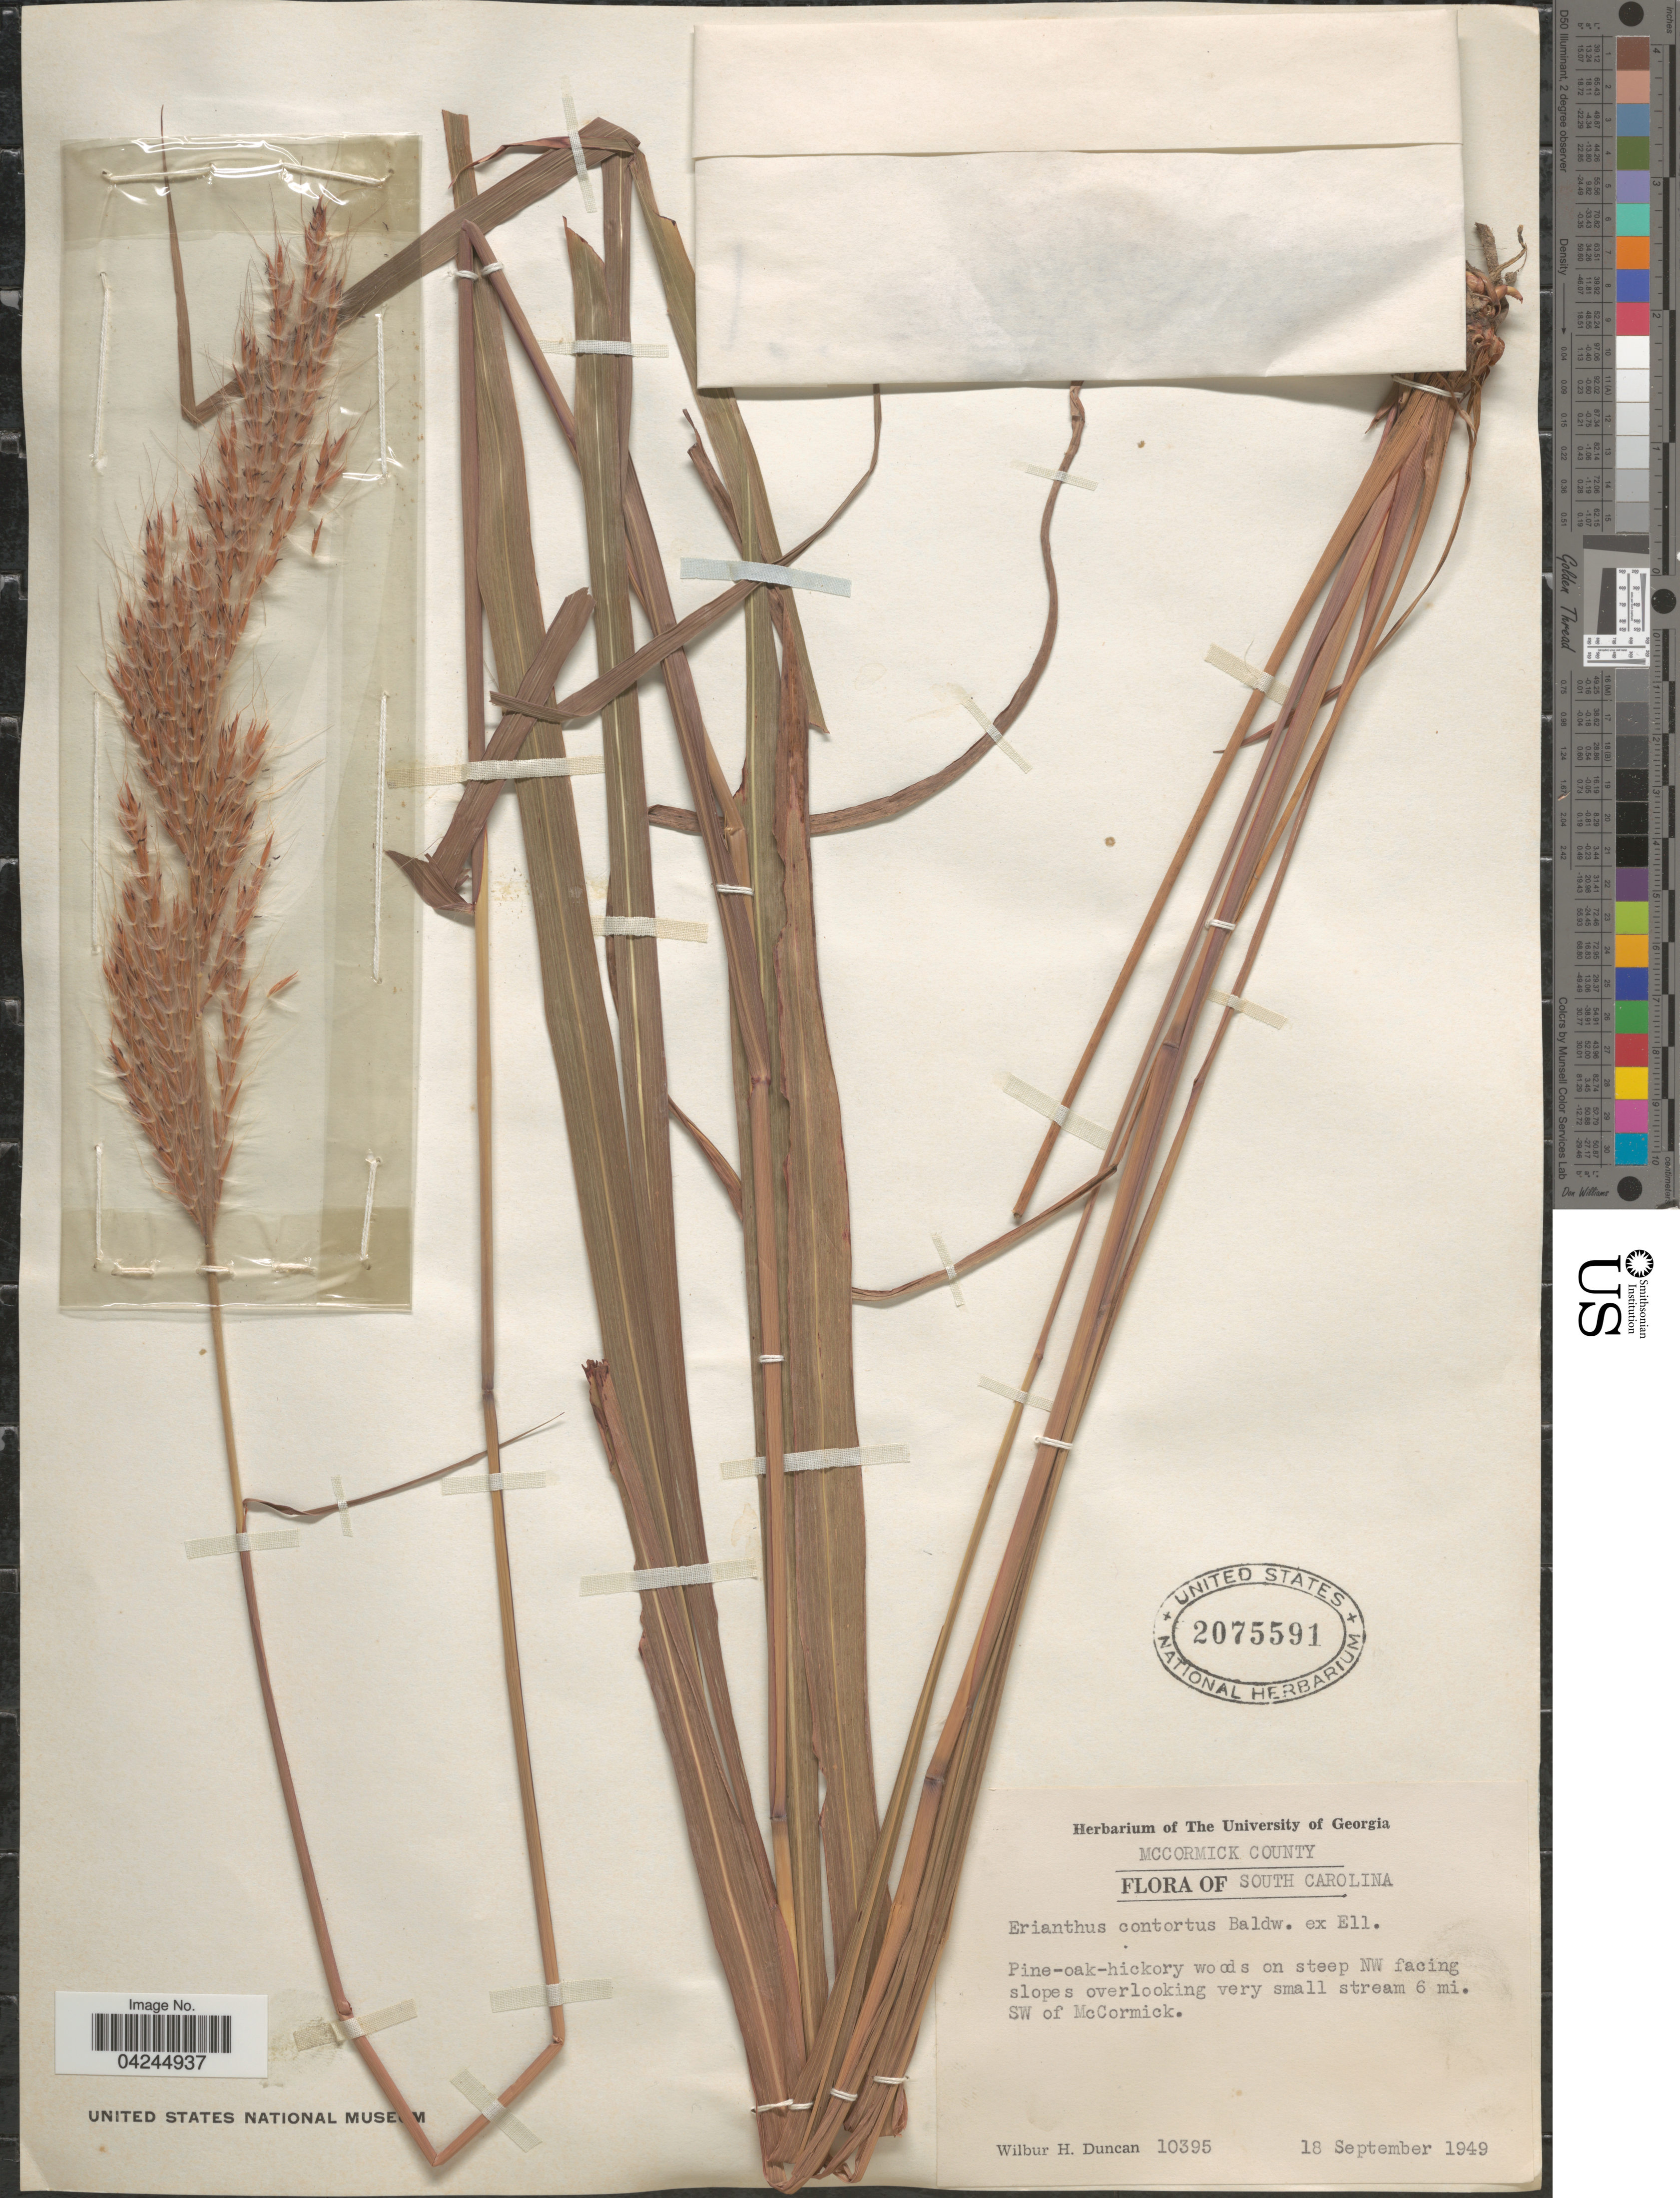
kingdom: Plantae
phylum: Tracheophyta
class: Liliopsida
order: Poales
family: Poaceae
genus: Erianthus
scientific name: Erianthus brevibarbis var. contortus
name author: (Elliott) D.B. Ward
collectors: W. H. Duncan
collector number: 10395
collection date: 1949-09-18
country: United States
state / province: South Carolina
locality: McCormick County. Pine-oak-hickory woods on steep NW facing slopes overlooking very small stream 6 mi. SW of McCormick.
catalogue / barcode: US 2075591